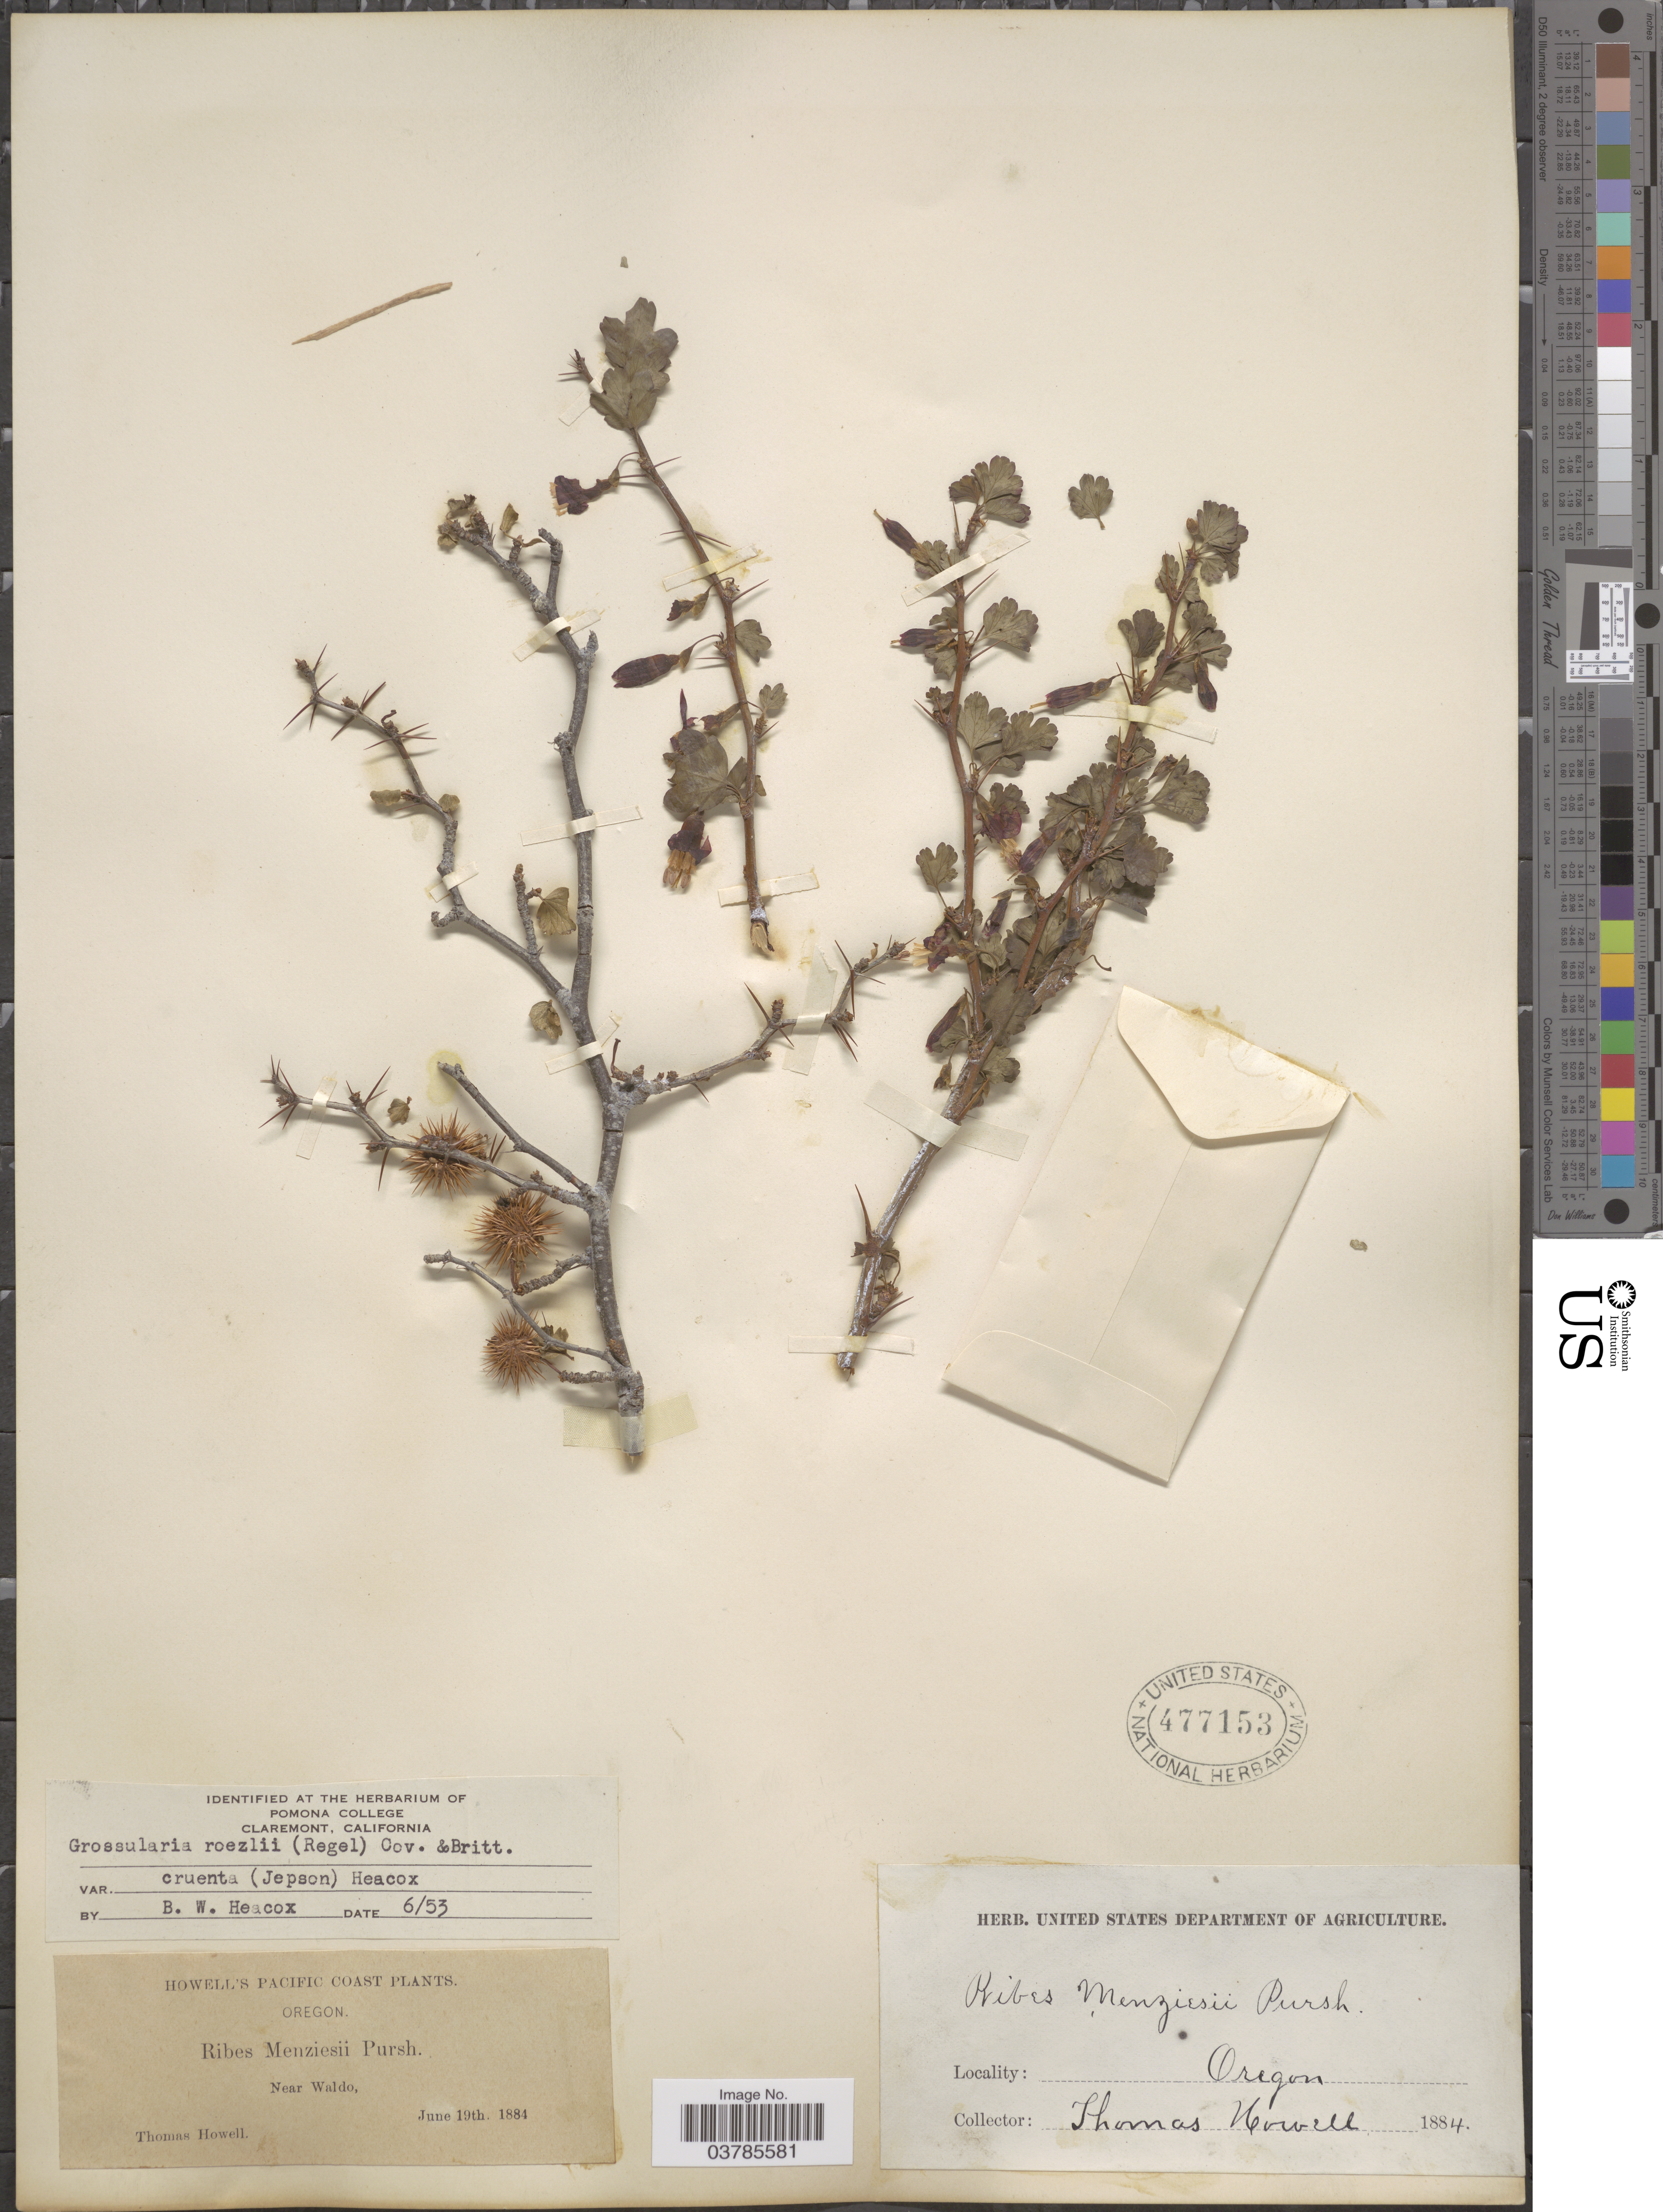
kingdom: Plantae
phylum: Tracheophyta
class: Magnoliopsida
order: Saxifragales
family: Grossulariaceae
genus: Ribes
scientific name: Ribes roezlii var. cruentum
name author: (Greene) Rehder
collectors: T. Howell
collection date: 1884-06-19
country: United States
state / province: Oregon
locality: Pacific Coast. Near Waldo.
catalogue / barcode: US 477153